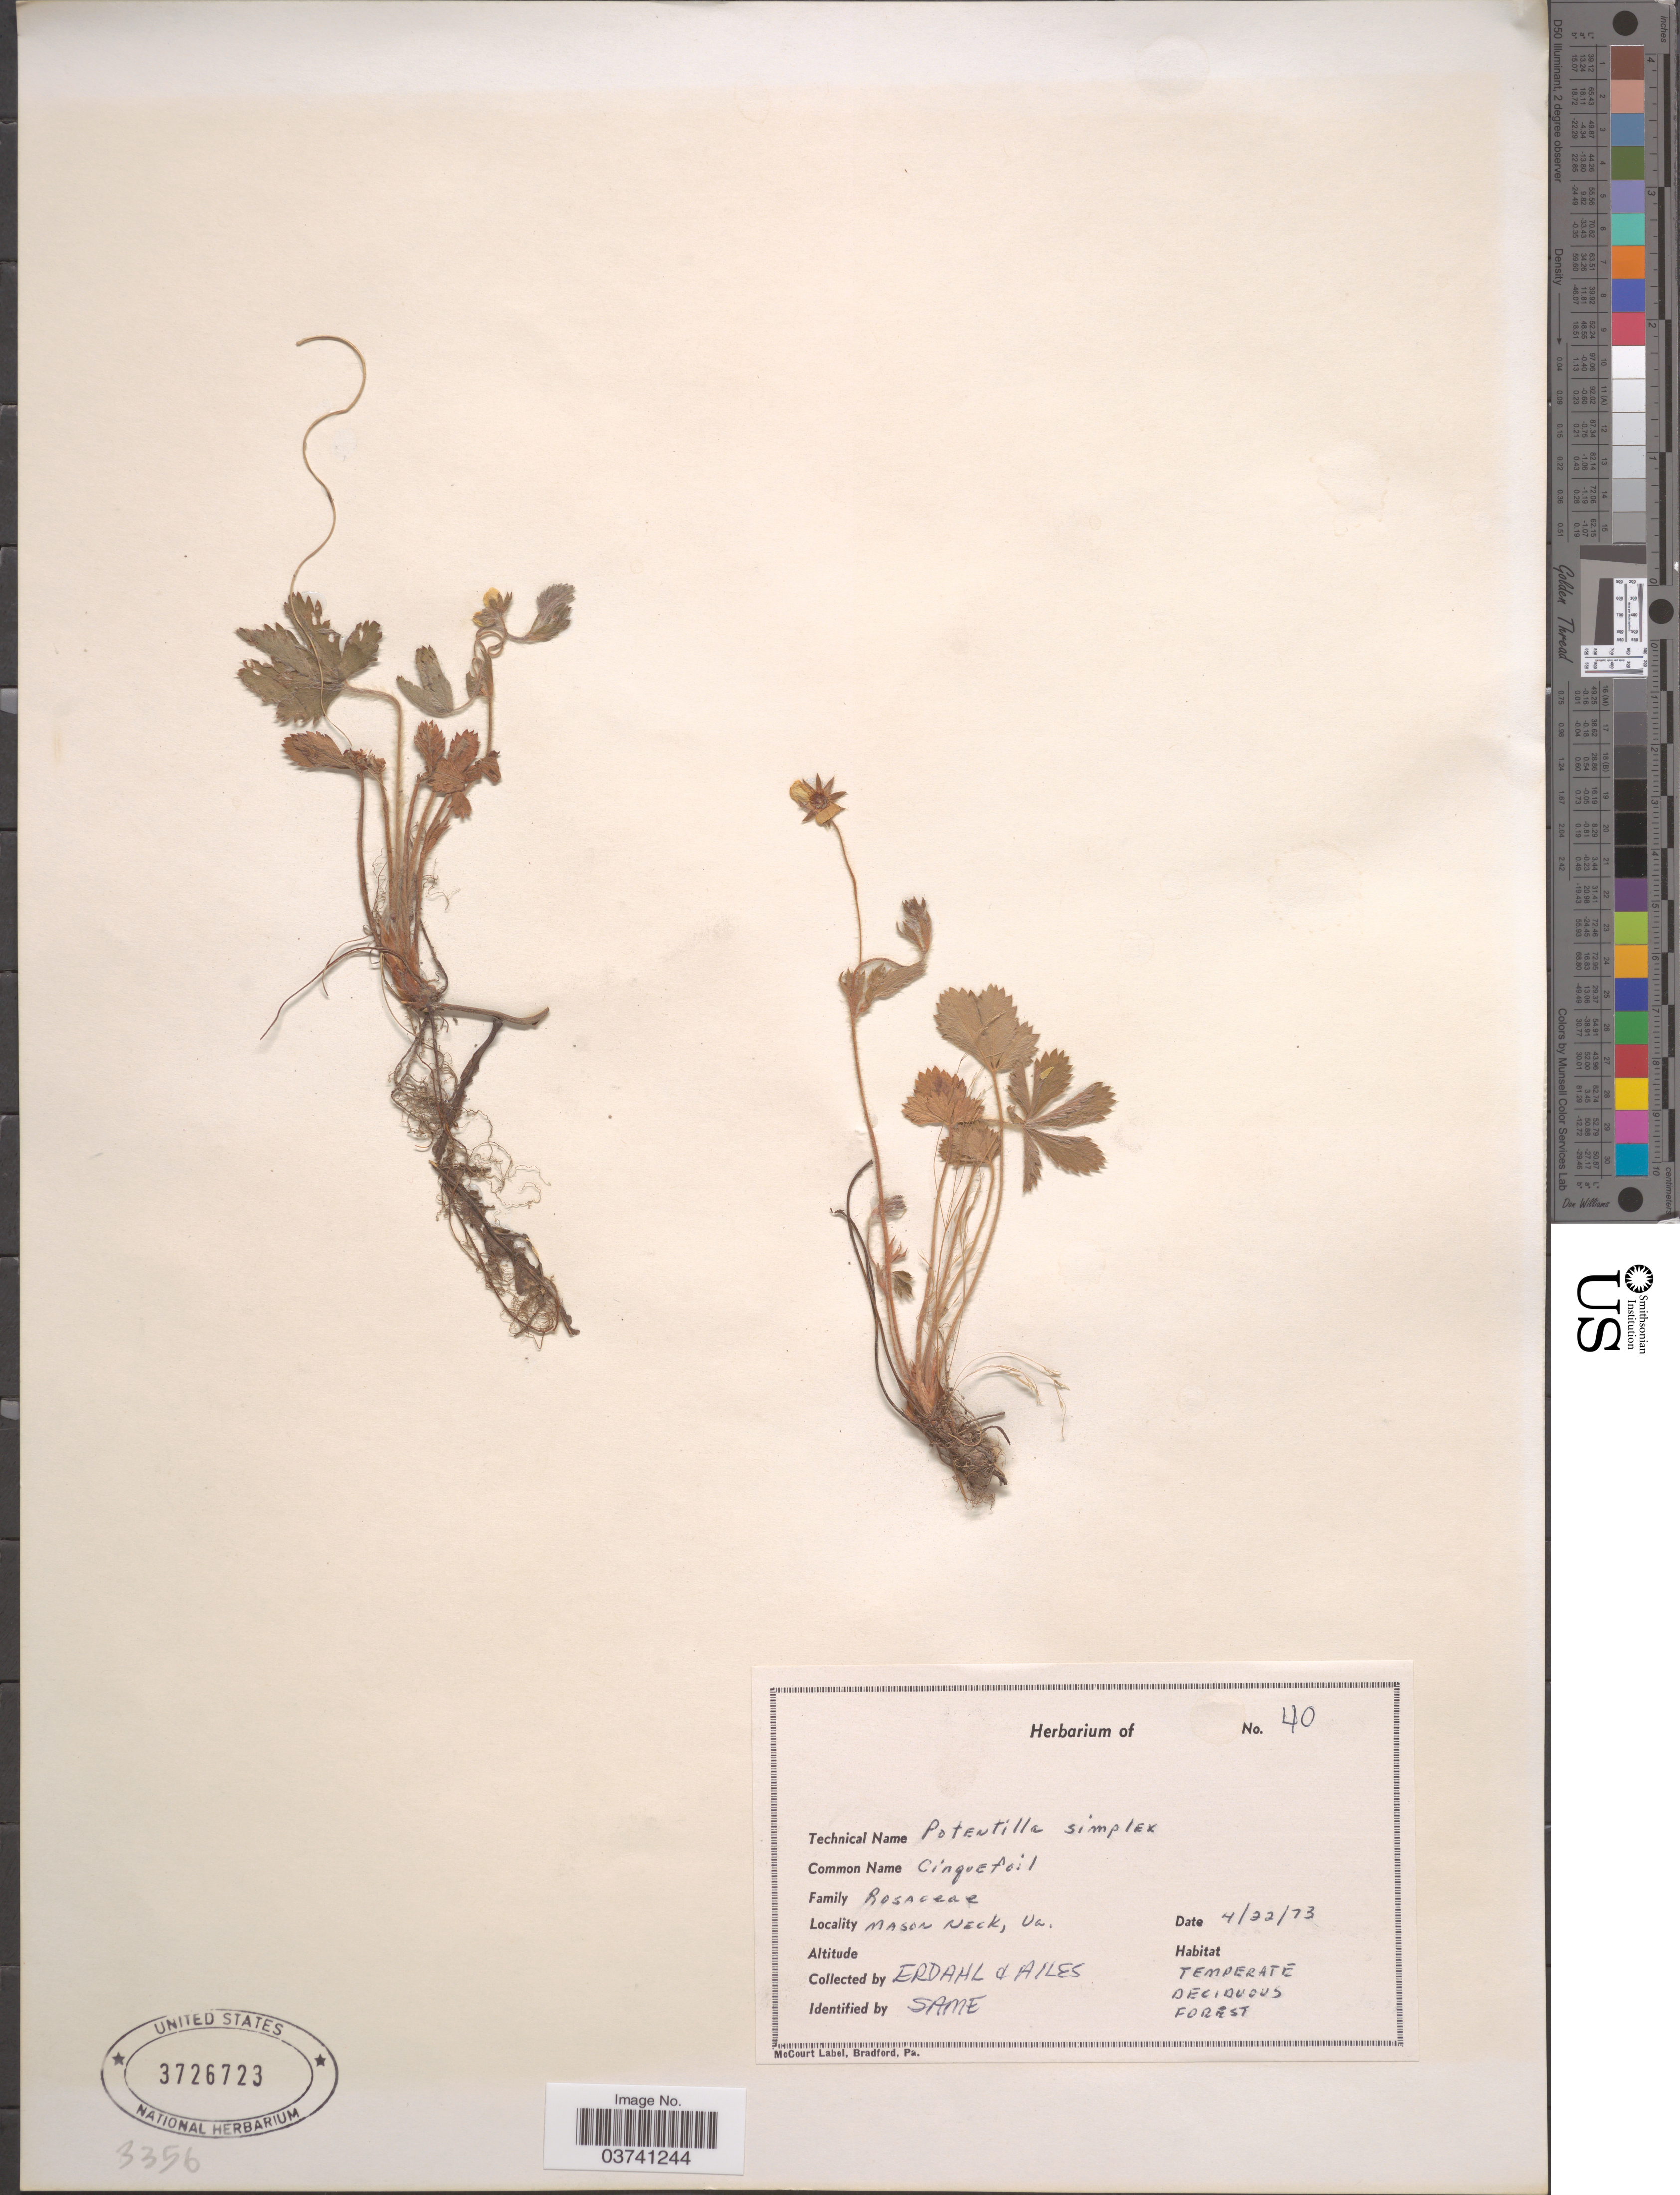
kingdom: Plantae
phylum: Tracheophyta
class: Magnoliopsida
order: Rosales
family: Rosaceae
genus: Potentilla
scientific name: Potentilla simplex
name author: Michx.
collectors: E. Erdahl & J. Ailes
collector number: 40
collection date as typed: Transcribed d/m/y: 22/4/73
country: United States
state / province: Virginia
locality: Mason Neck.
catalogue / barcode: US 3726723